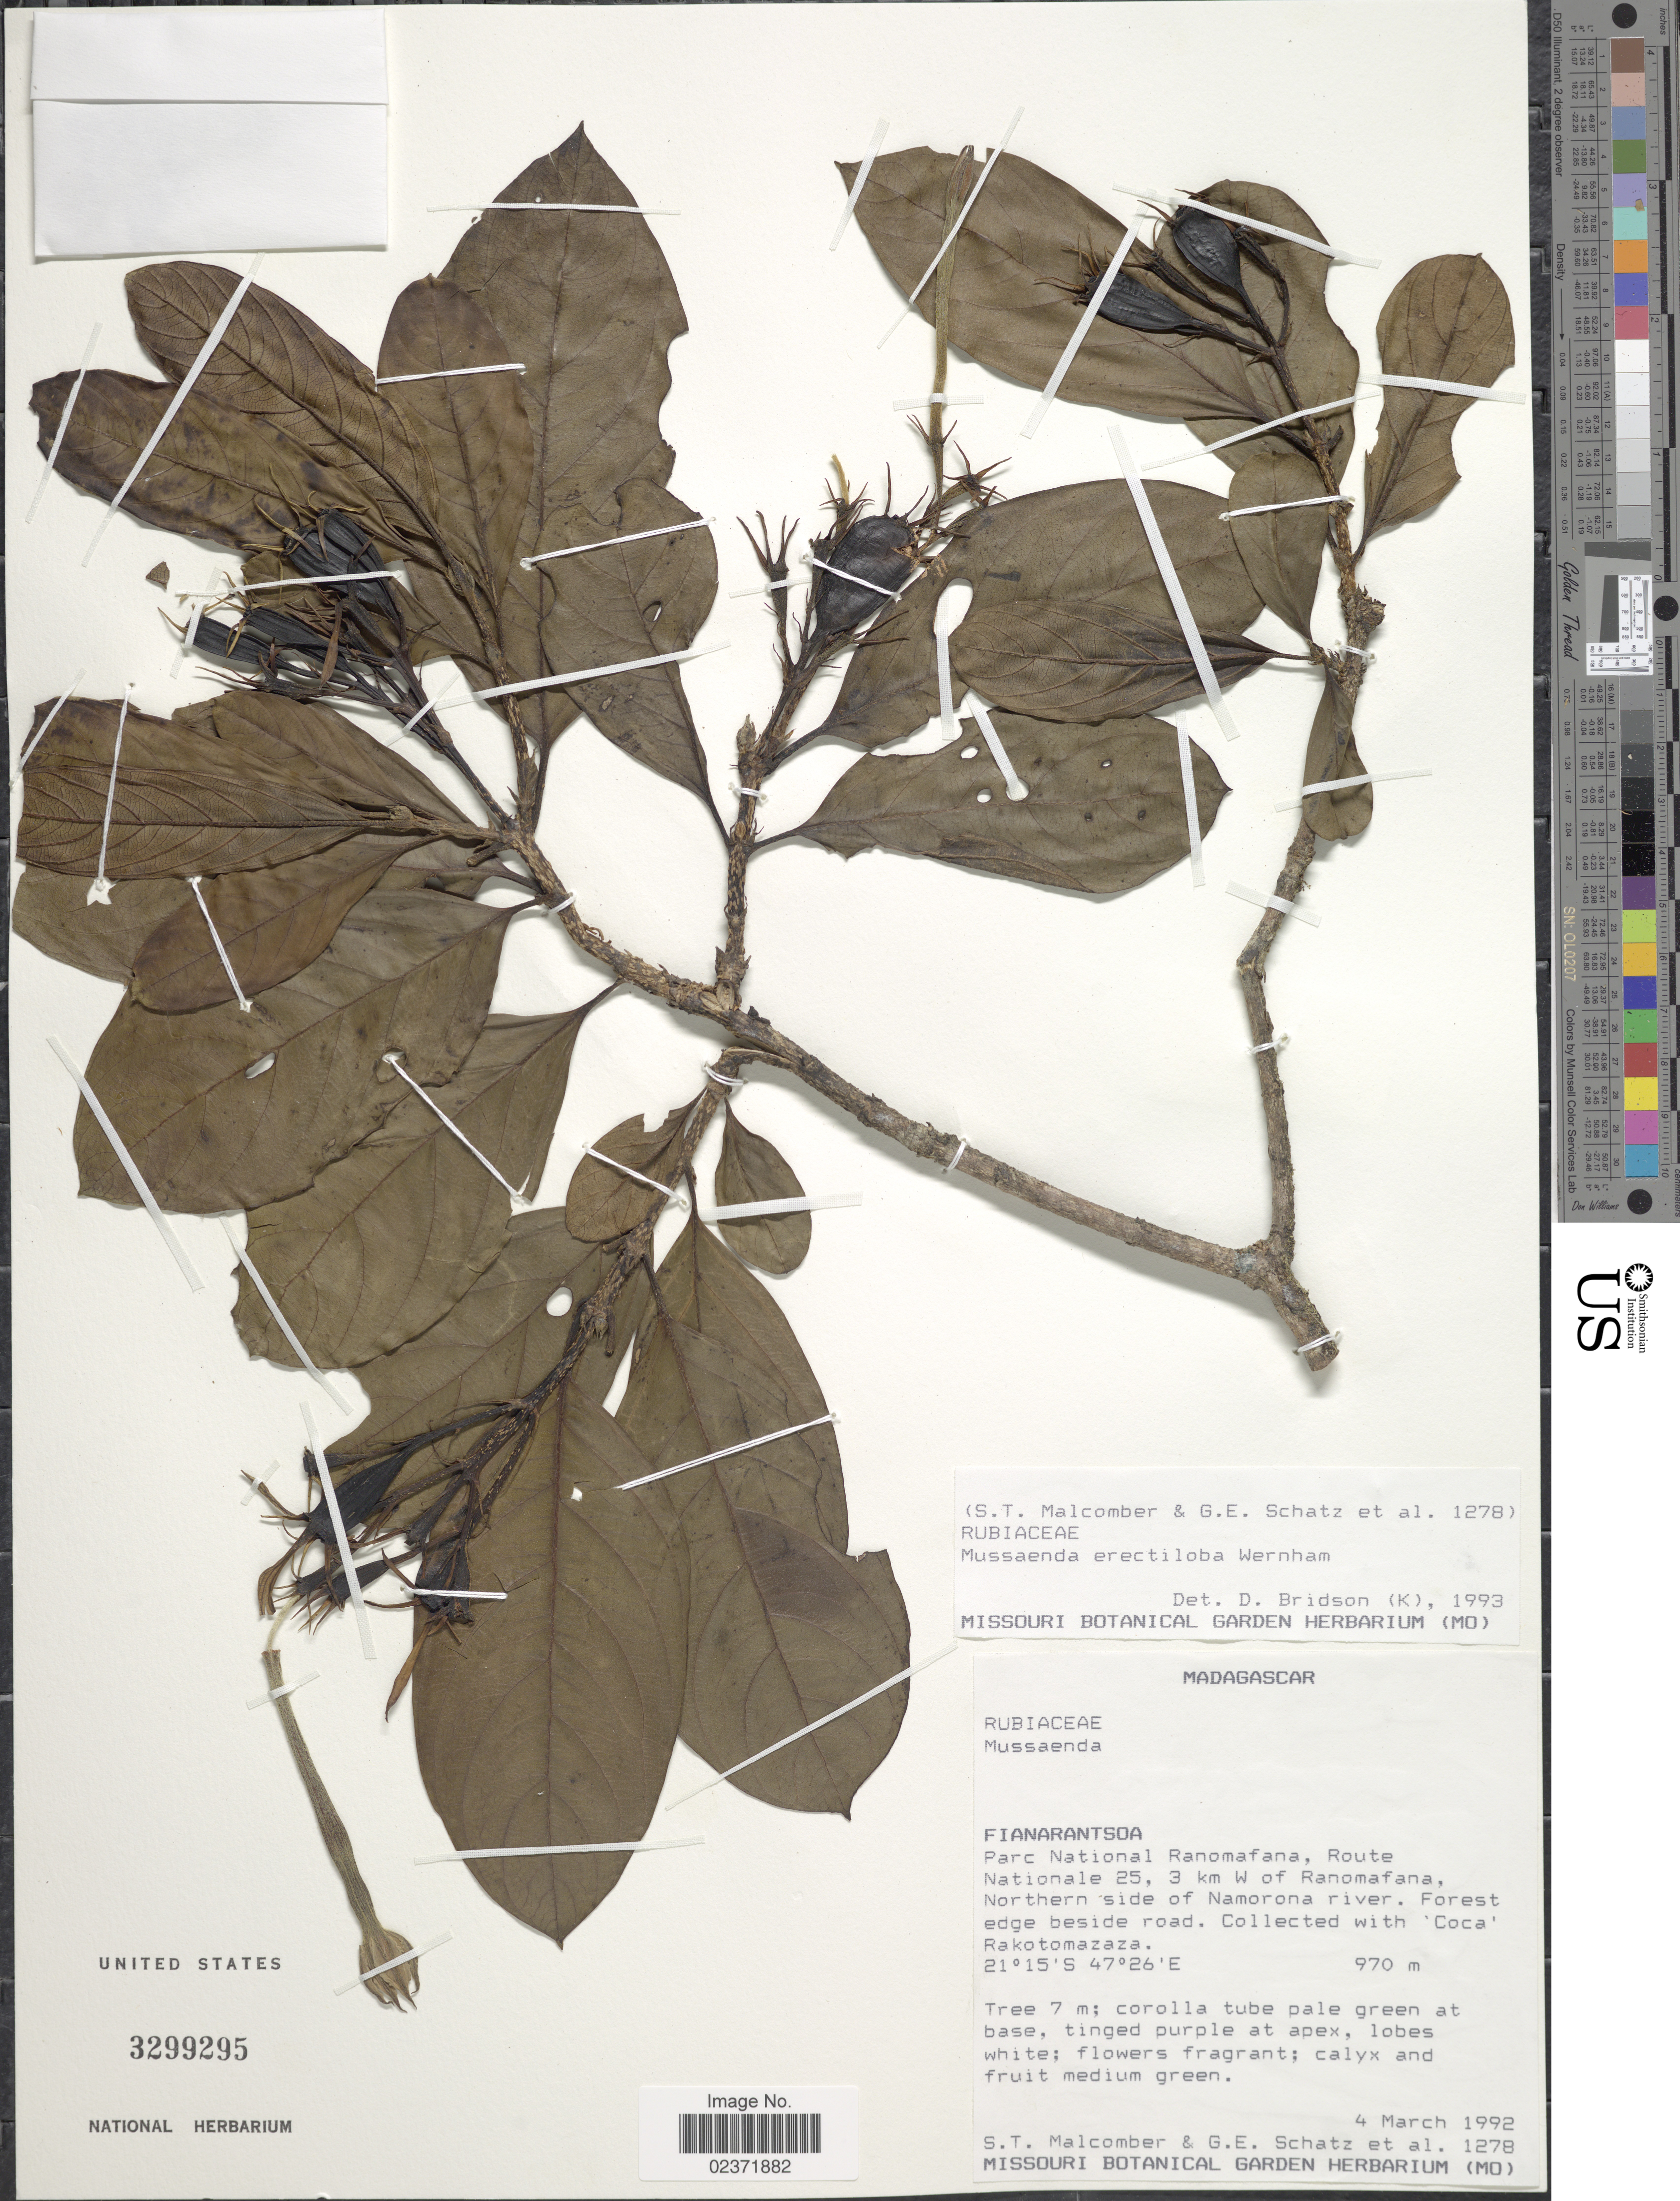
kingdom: Plantae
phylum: Tracheophyta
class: Magnoliopsida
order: Gentianales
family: Rubiaceae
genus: Mussaenda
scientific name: Mussaenda erectiloba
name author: Wernham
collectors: S. T. Malcomber, G. Schatz & et al.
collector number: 1278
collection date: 1992-03-04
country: Madagascar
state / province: Vatovavy Fitovinany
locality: Parc National Ranomafana, Route Nationale 25, 3 km W of Ranomafana, Northern side of Namorona river. Forest edge beside road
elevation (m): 970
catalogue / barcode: US 3299295